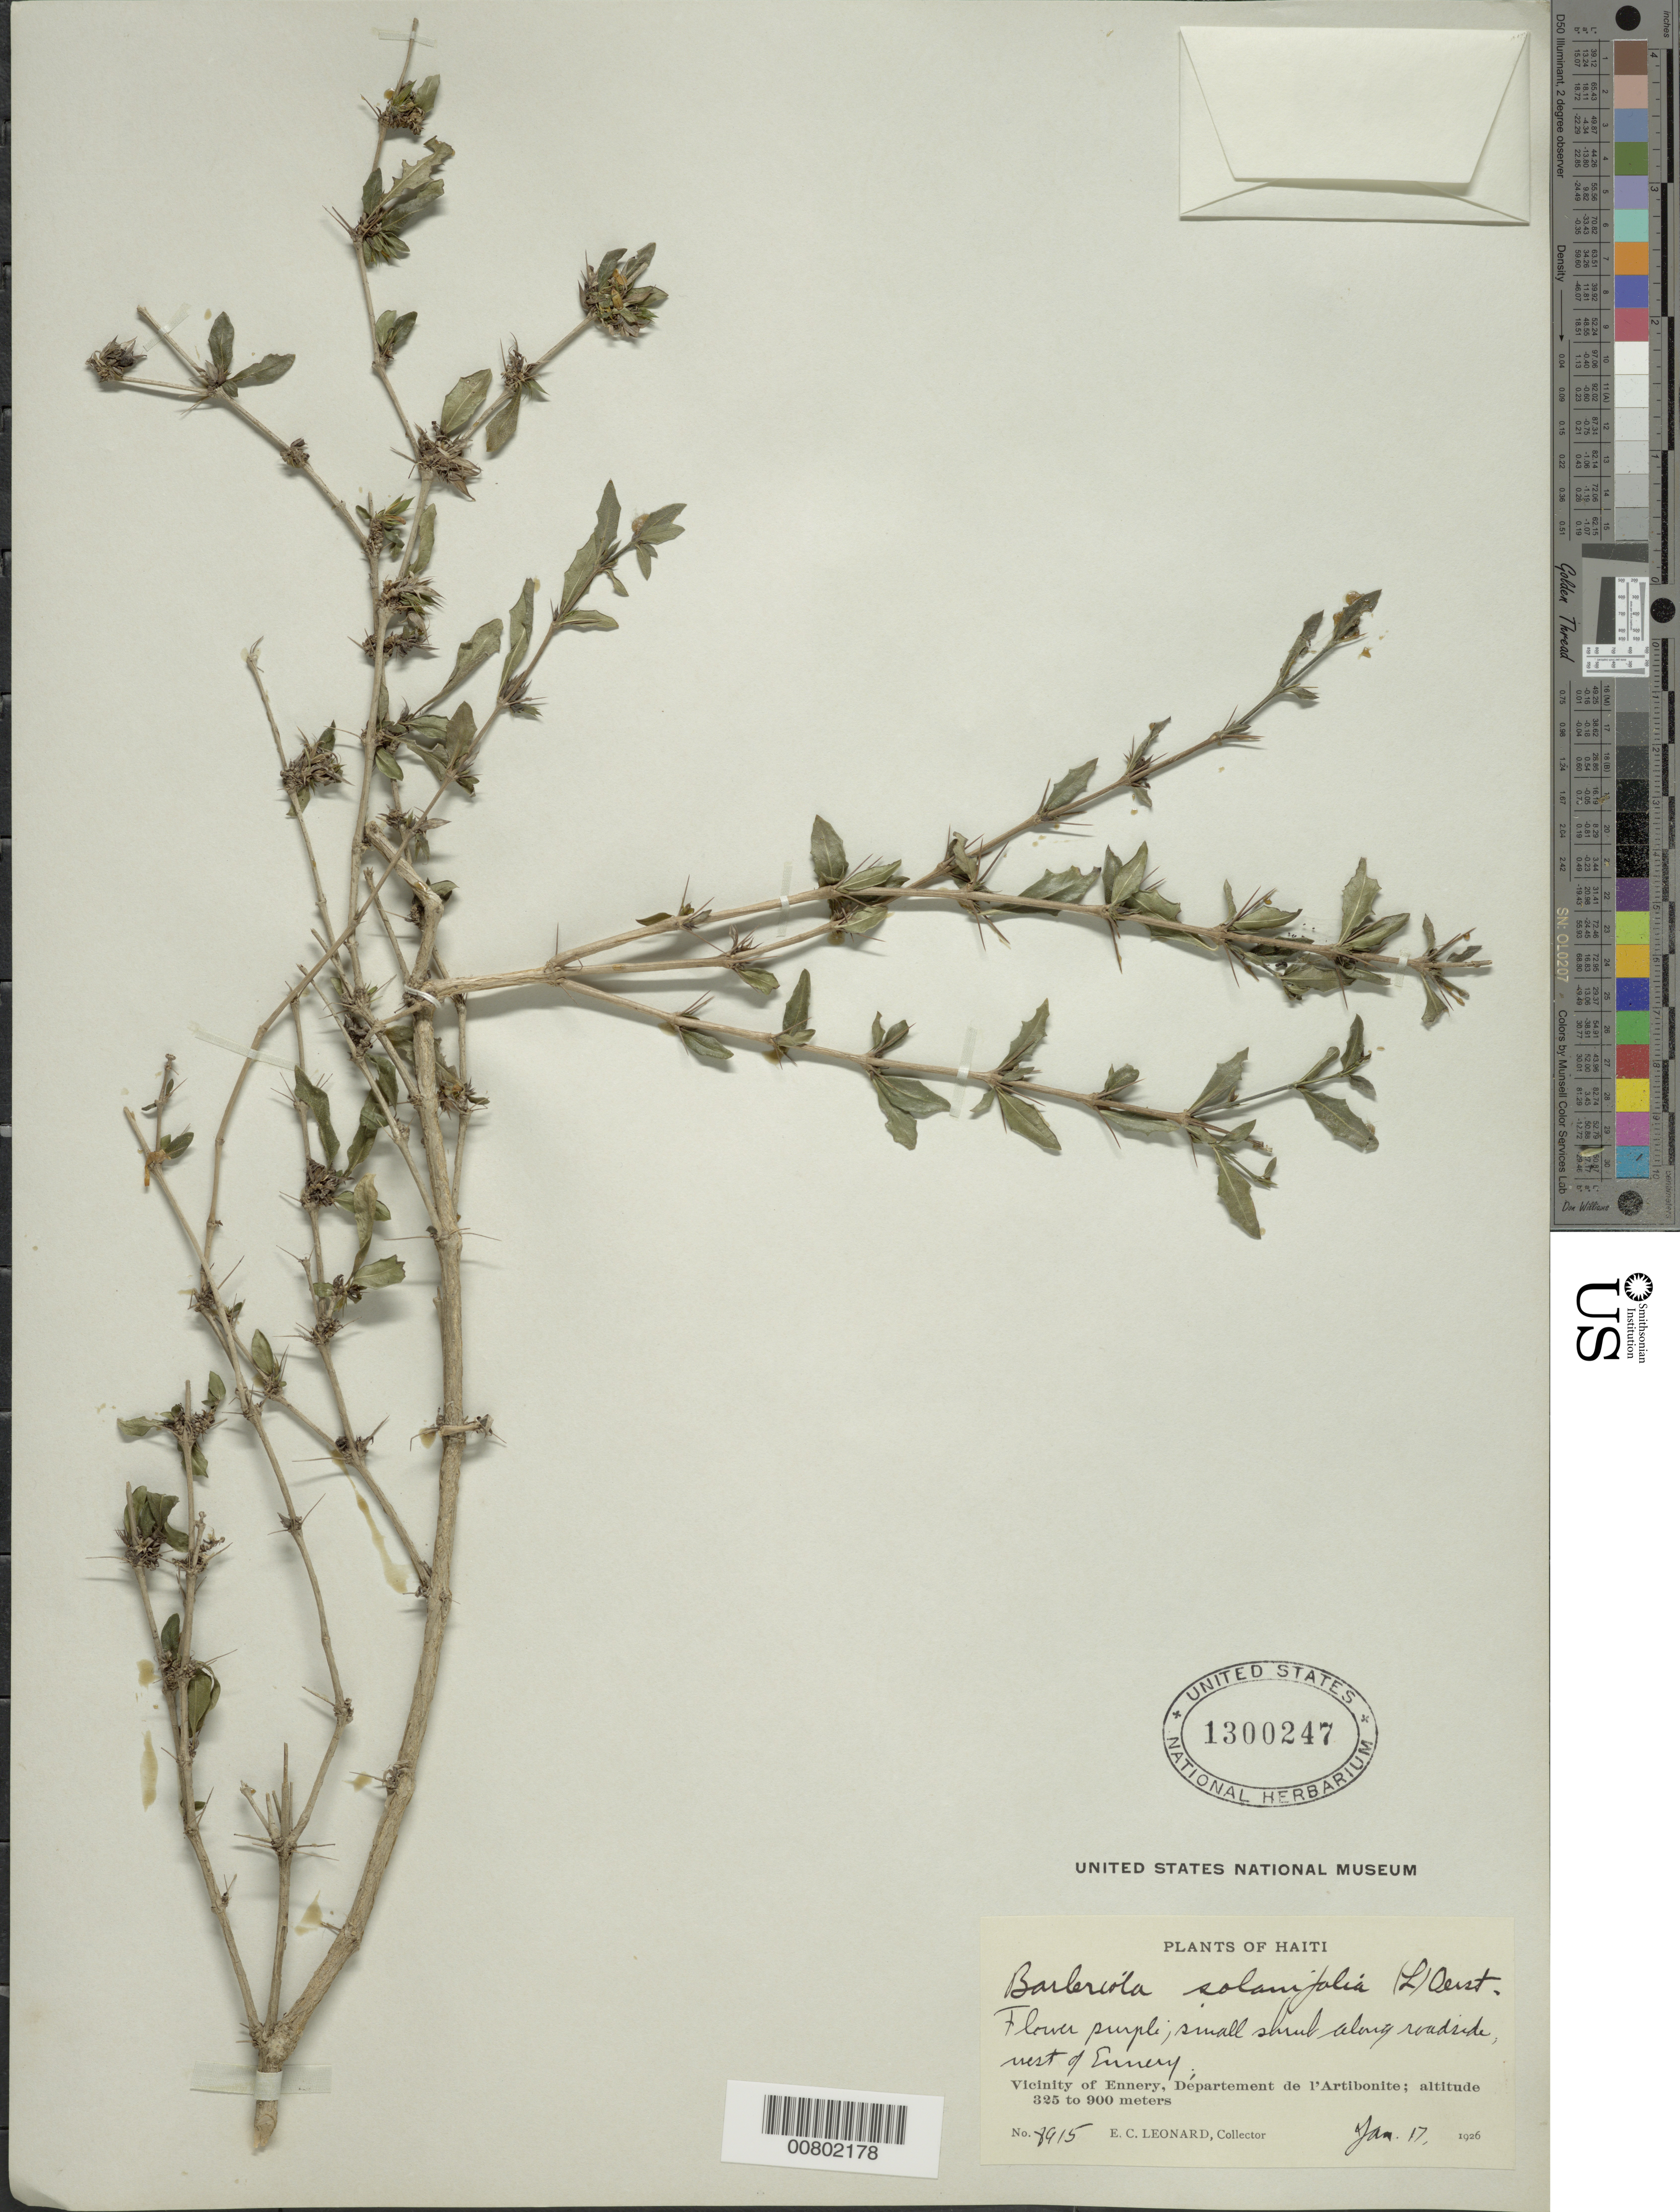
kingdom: Plantae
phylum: Tracheophyta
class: Magnoliopsida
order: Lamiales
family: Acanthaceae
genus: Barleriola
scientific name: Barleriola solanifolia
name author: (L.) Oerst. ex Lindau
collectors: E. C. Leonard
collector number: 8915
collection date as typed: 17 Jan 1926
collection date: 1926-01-17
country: Haiti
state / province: Artibonite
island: Hispaniola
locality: Vicinity of Ennery, W of city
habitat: Along roadside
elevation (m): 325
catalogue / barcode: US 1300247